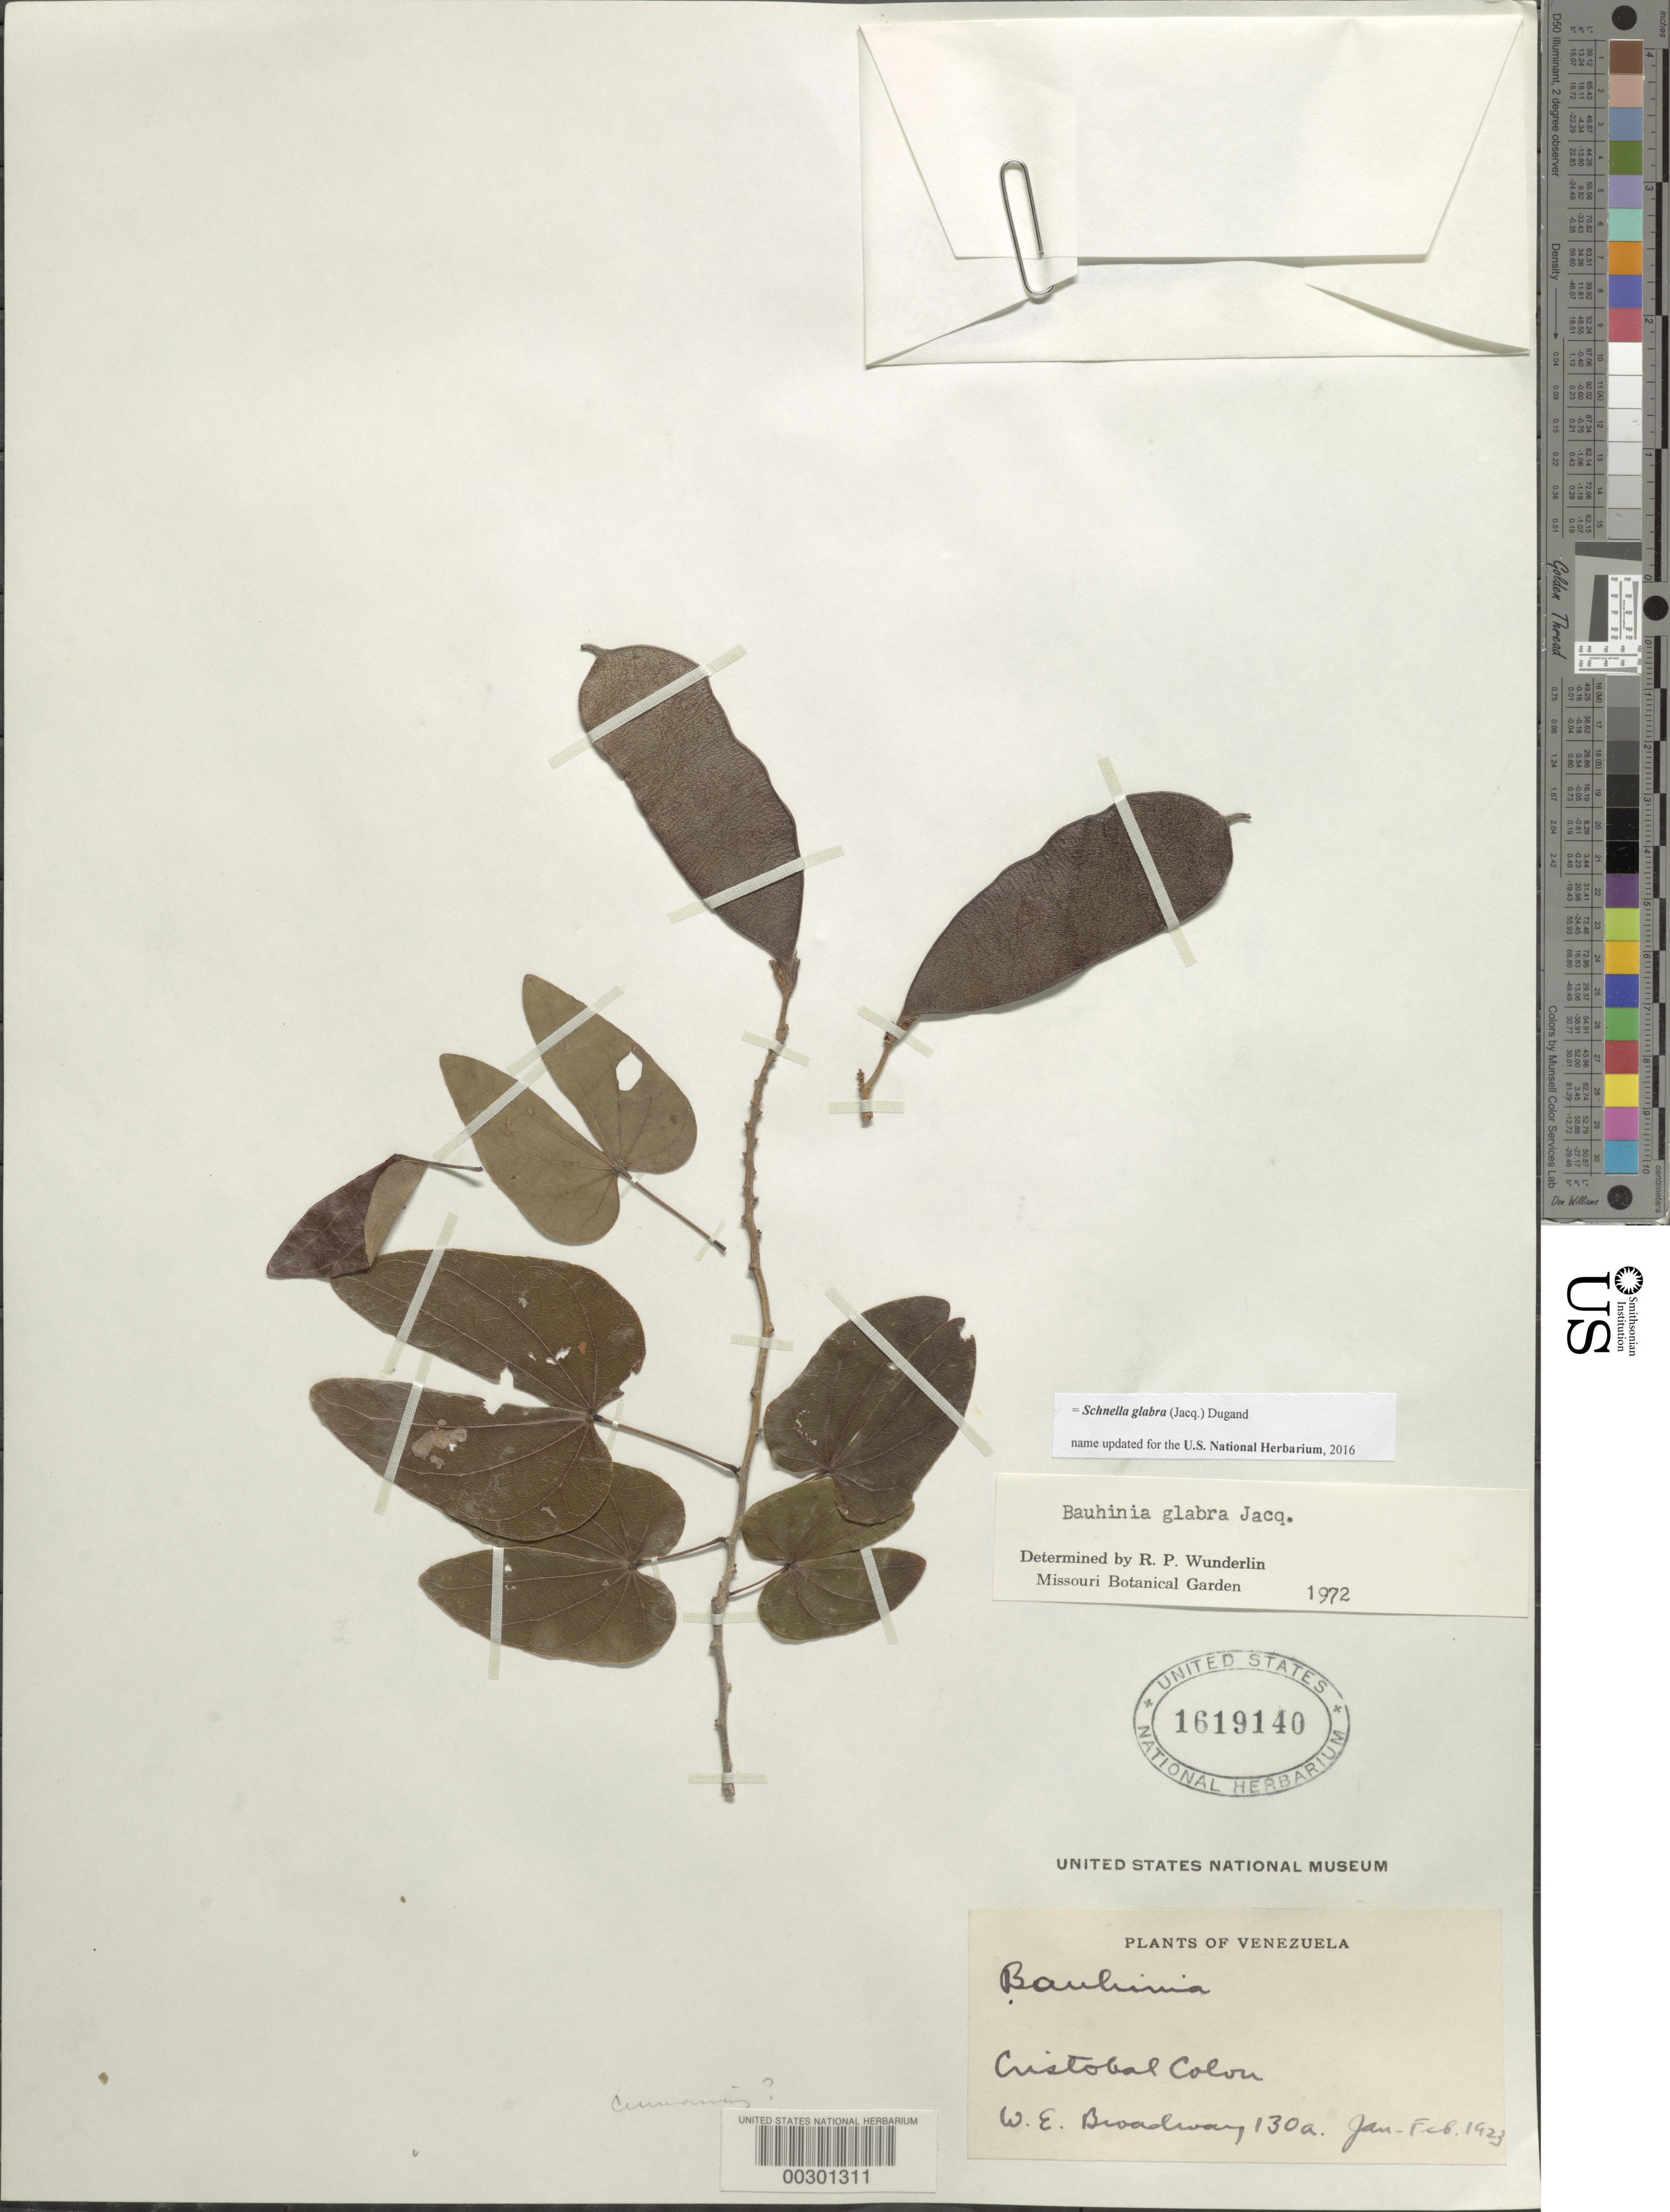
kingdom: Plantae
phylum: Tracheophyta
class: Magnoliopsida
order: Fabales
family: Fabaceae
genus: Schnella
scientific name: Schnella glabra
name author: (Jacq.) Dugand G.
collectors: W. E. Broadway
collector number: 130a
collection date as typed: Jan 1923 to -- Feb 1923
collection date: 1923-01/1923-02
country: Venezuela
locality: Cristobal colon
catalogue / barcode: US 1619140